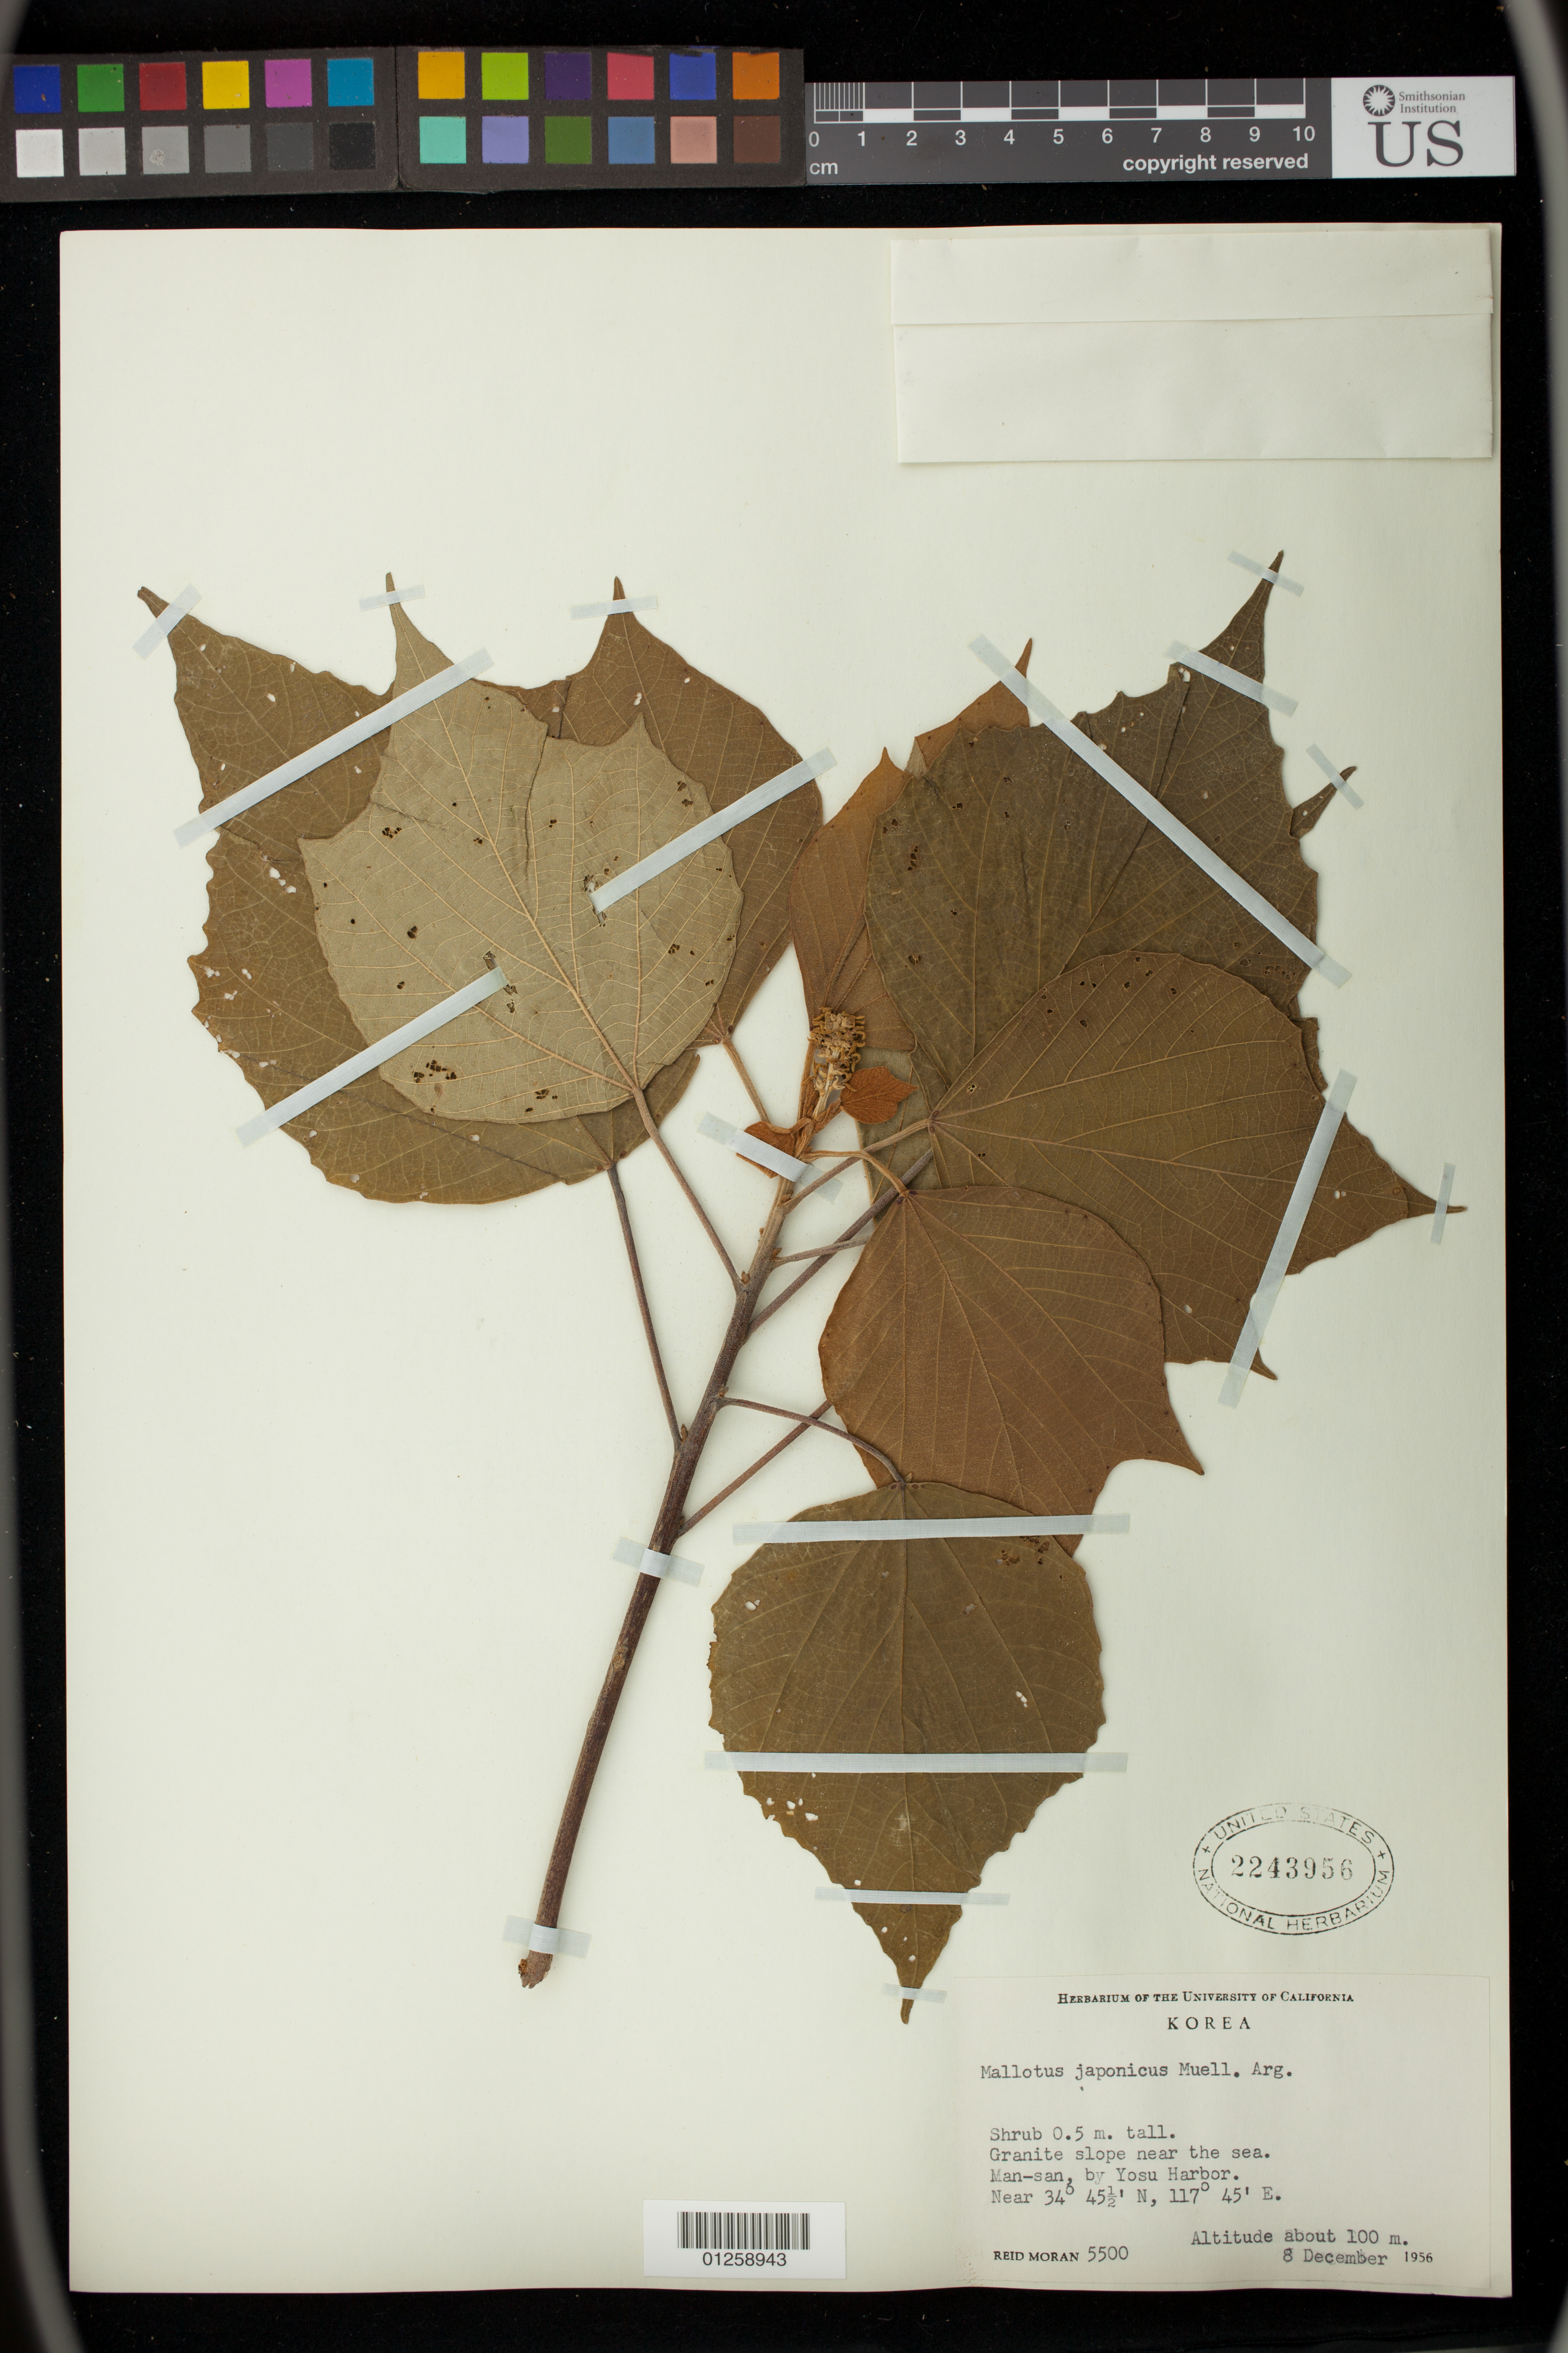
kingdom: Plantae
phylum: Tracheophyta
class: Magnoliopsida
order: Malpighiales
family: Euphorbiaceae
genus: Mallotus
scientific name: Mallotus japonicus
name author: (Spreng.) Müll. Arg.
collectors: R. V. Moran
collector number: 5500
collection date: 1956-12-08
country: South Korea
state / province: South Jeolla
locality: Man-san by Yosu Harbor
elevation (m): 100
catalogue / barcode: US 2243956